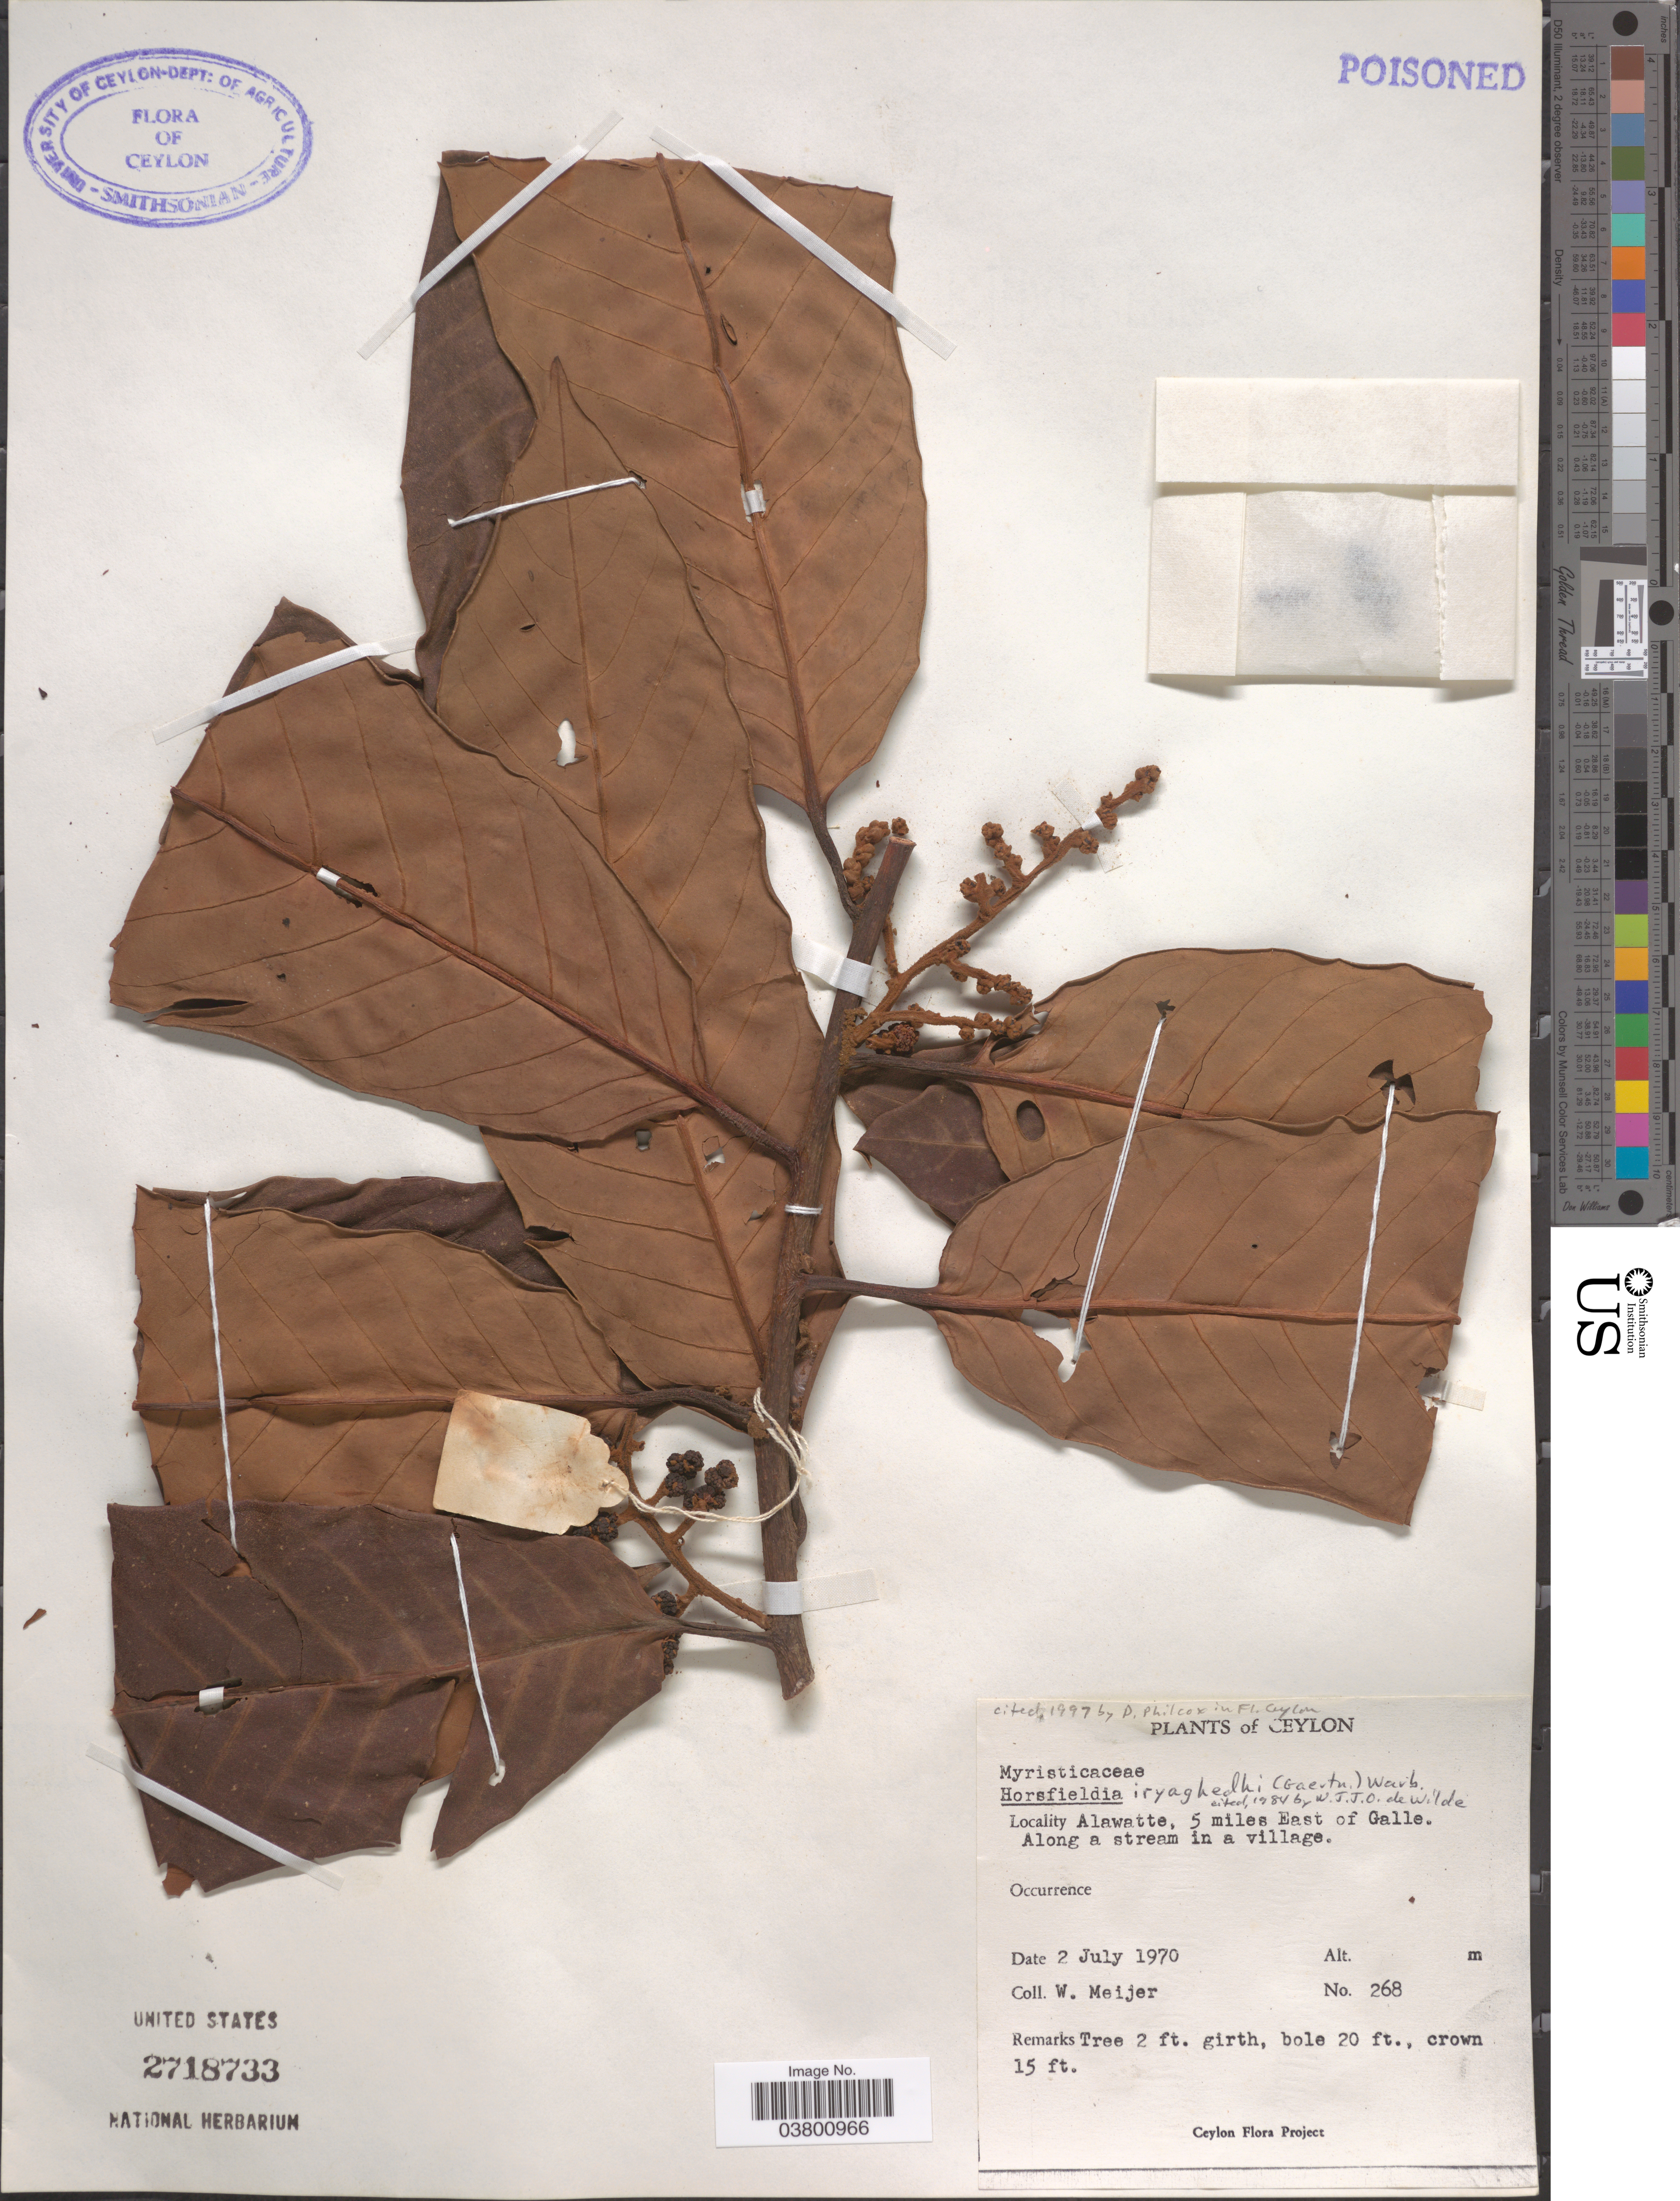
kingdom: Plantae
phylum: Tracheophyta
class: Magnoliopsida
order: Magnoliales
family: Myristicaceae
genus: Horsfieldia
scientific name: Horsfieldia iryaghedhi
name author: (Gaertn.) Warb.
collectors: W. Meijer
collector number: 268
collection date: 1970-07-02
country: Sri Lanka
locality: Ceylon. Alawatte, 5 miles East of Galle. Along a stream in a village.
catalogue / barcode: US 2718733